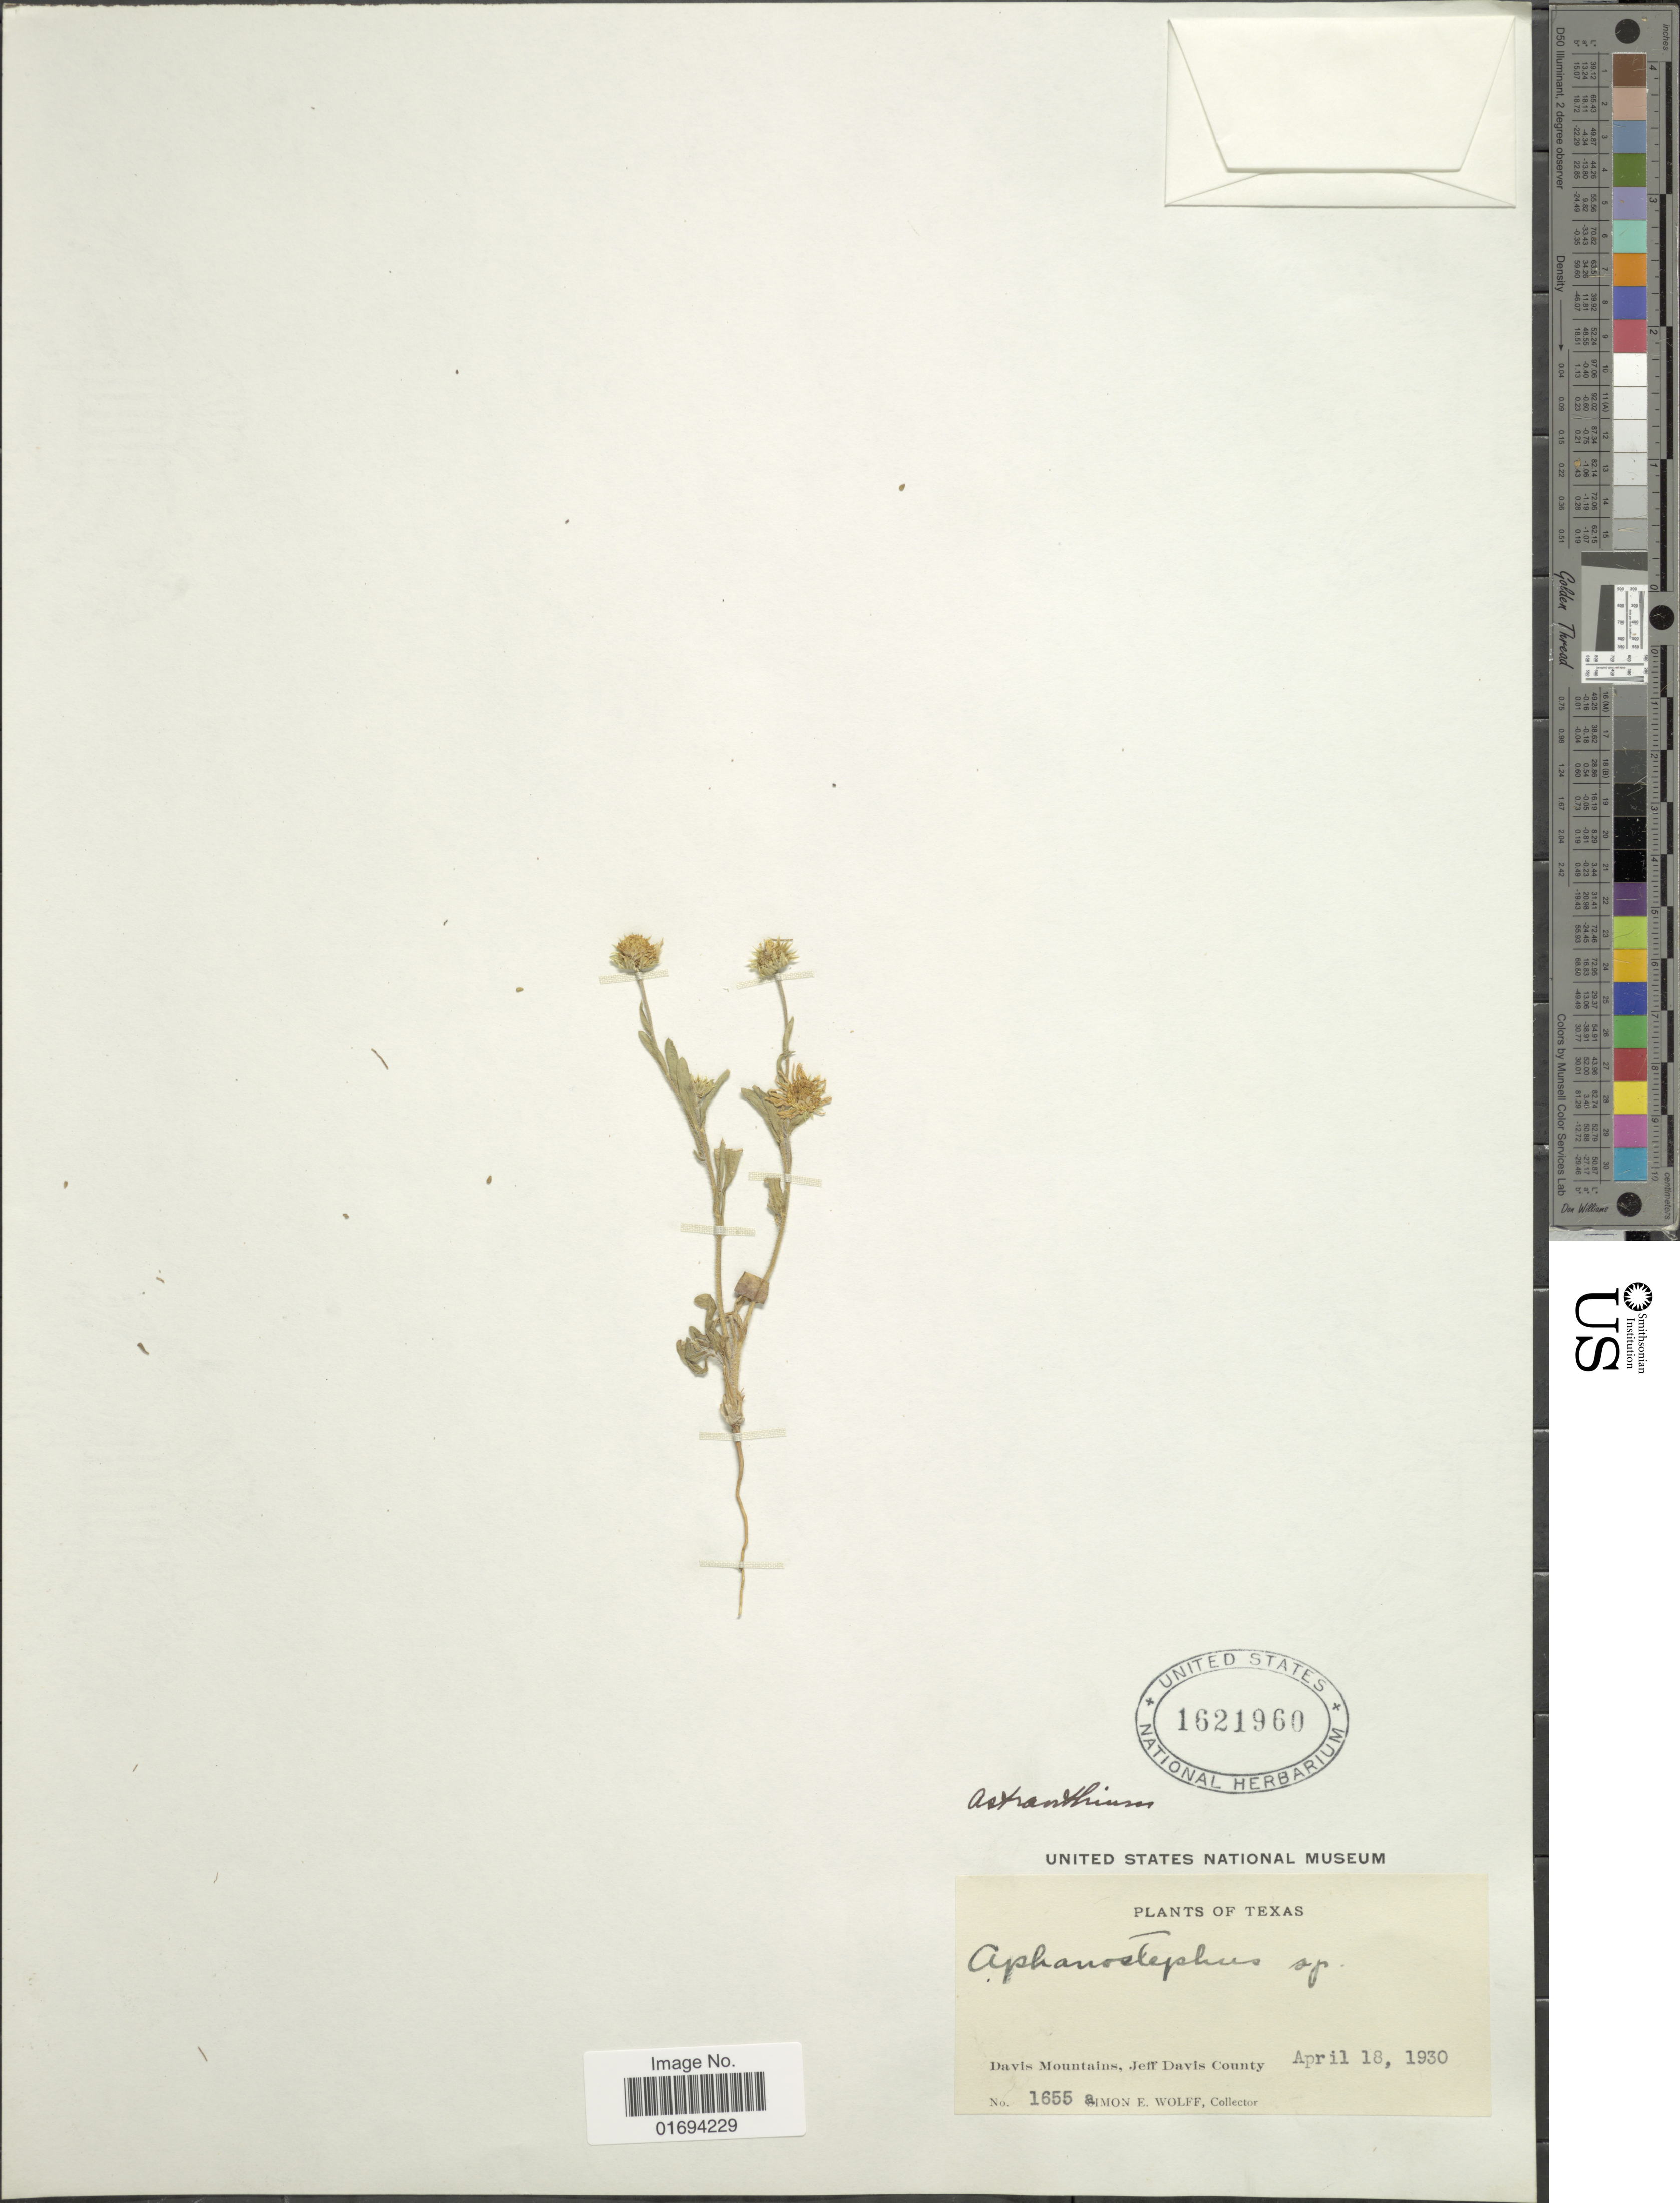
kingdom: Plantae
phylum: Tracheophyta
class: Magnoliopsida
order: Asterales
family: Asteraceae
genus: Astranthium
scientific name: Astranthium integrifolium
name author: (Michx.) Nutt.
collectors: S. E. Wolff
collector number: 1655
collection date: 1930-04-18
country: United States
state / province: Texas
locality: Davis Mountains, Jeff Davis County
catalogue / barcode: US 1621960